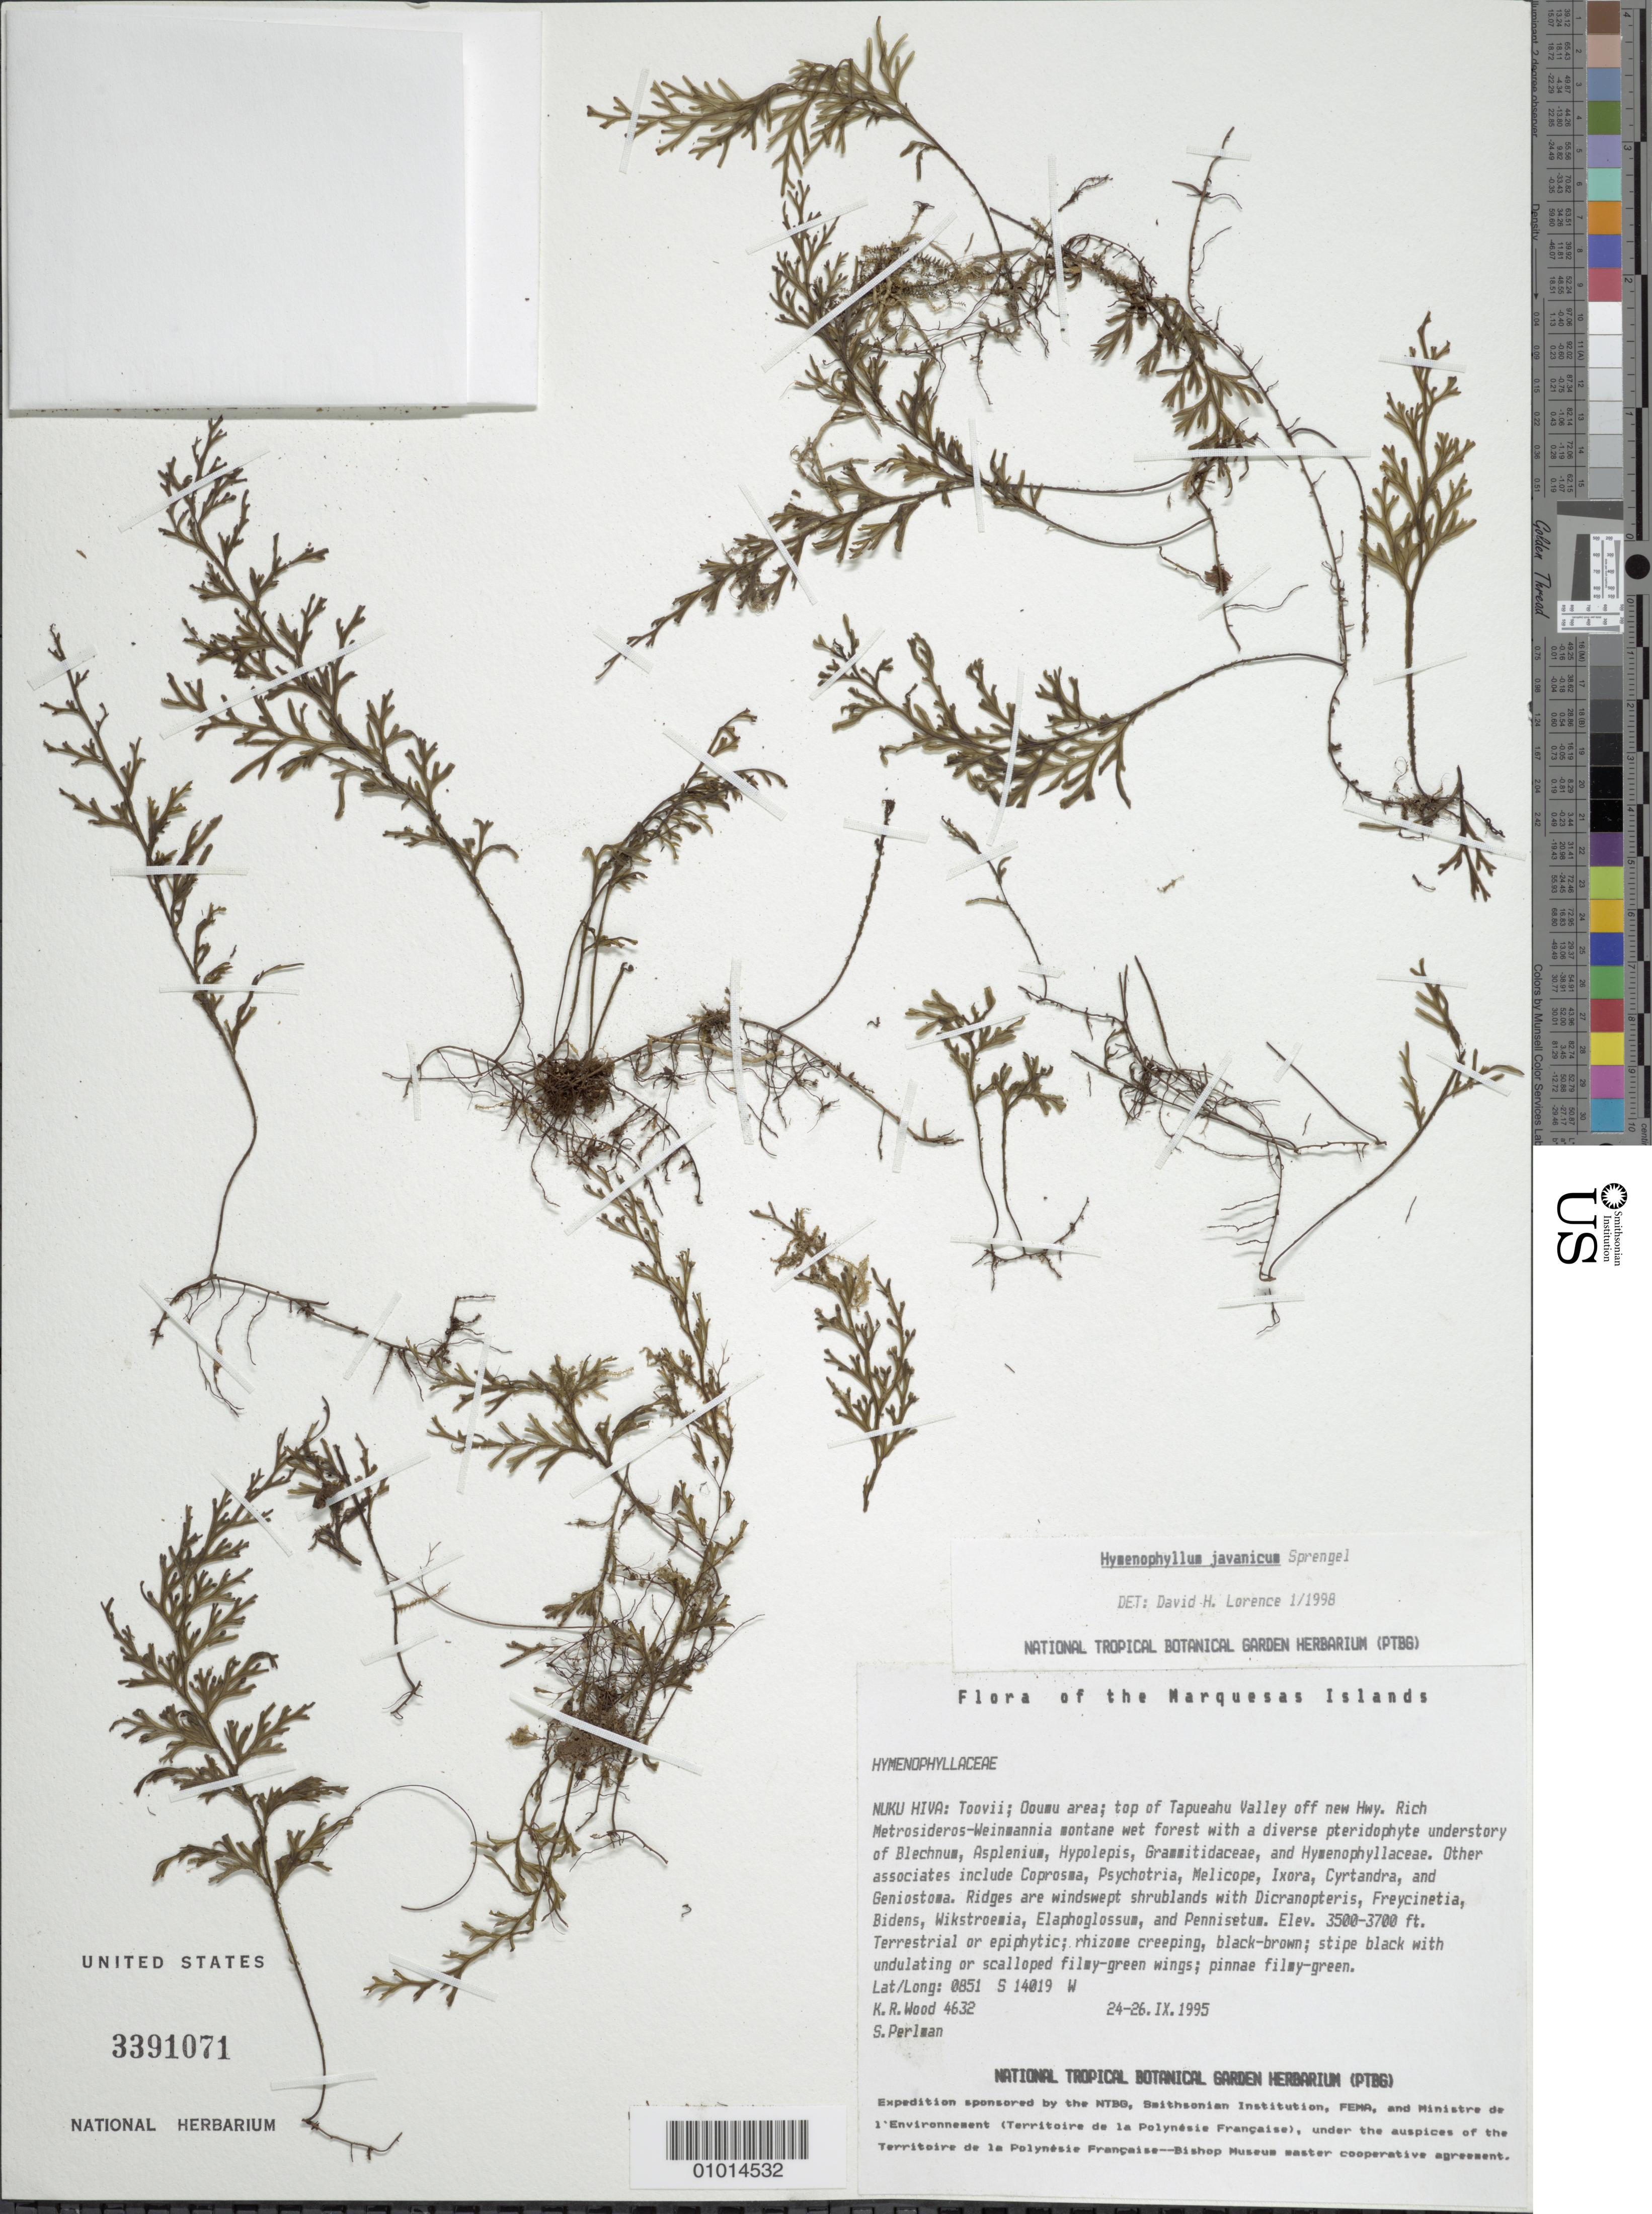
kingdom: Plantae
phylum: Tracheophyta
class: Polypodiopsida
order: Hymenophyllales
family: Hymenophyllaceae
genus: Hymenophyllum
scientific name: Hymenophyllum javanicum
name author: Spreng.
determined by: Lorence, David H., (PTBG), National Tropical Botanical Garden (UNITED STATES)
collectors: K. R. Wood & S. P. Perlman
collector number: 4632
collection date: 1995-09-24/1995-09-26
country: French Polynesia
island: Nuku Hiva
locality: Toovii, Ooumu area, top of Tapueahu Valley off new hwy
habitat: rich Metrosideros-Weinmannia montane wet forests w/ diverse pteridophyte understory (Blechnum, Asplenium, Hypolepis, Grammitidaceae, Hymenophyllaceae)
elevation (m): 1067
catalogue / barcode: US 3391071